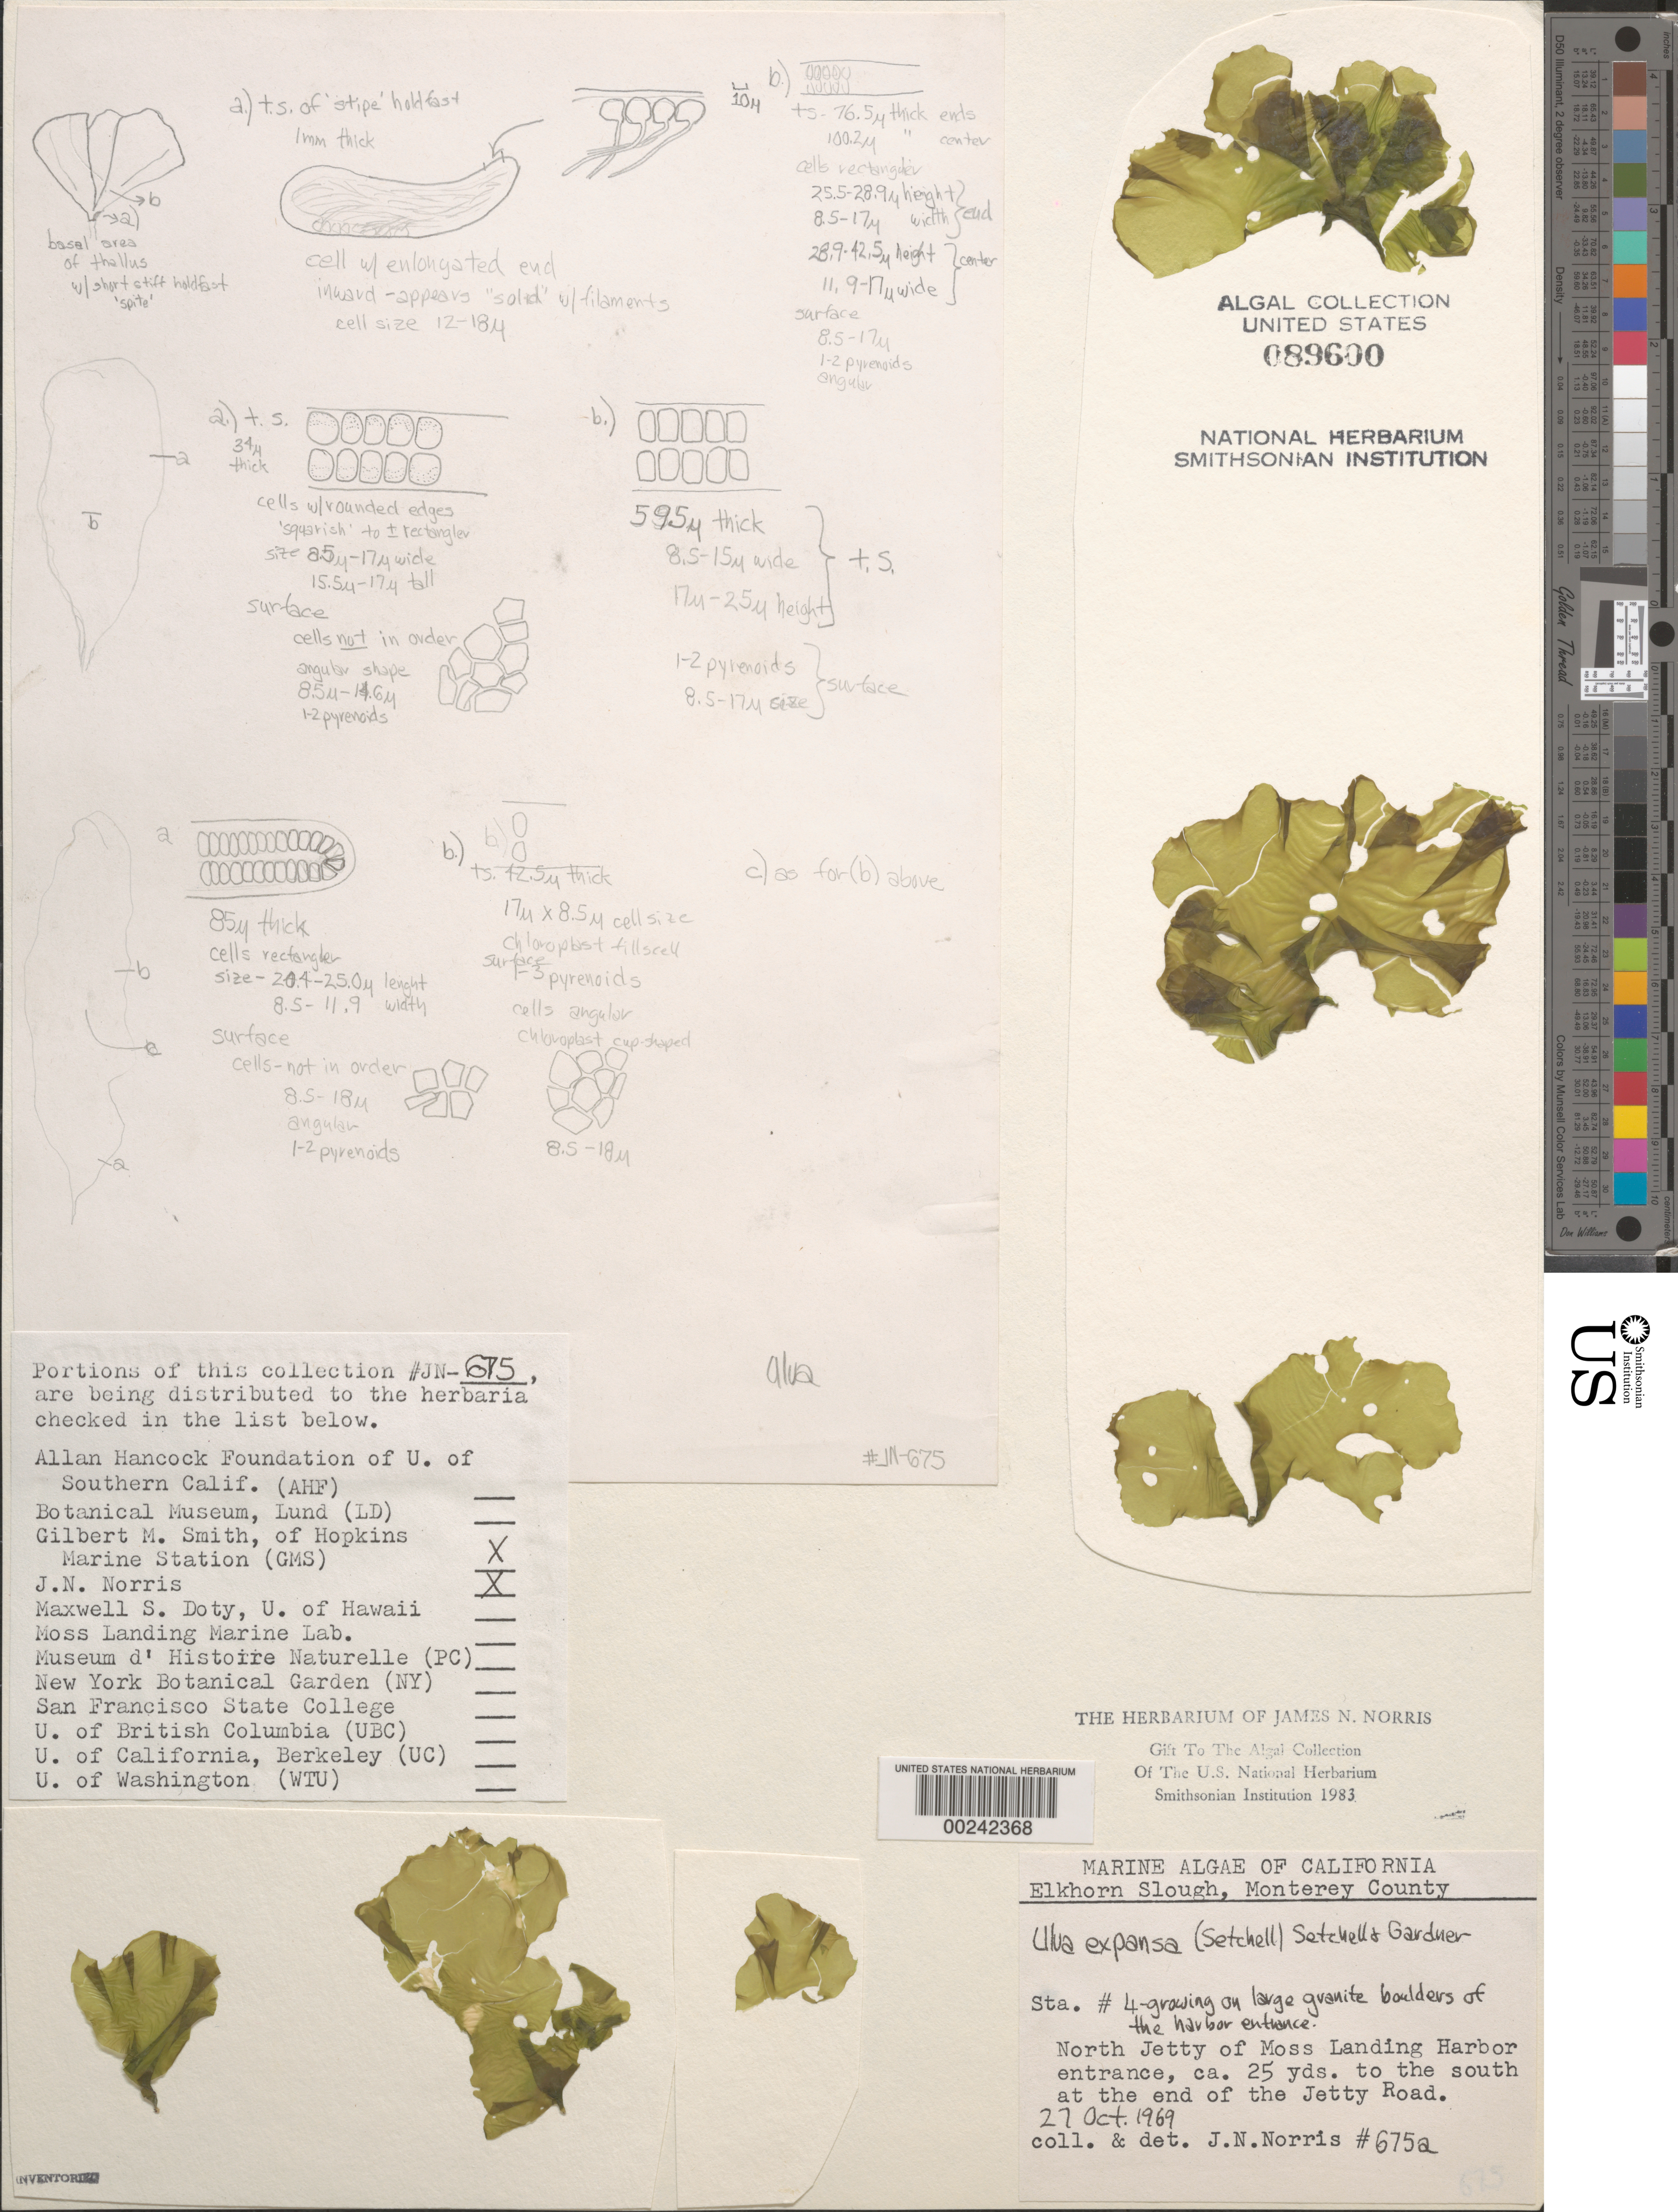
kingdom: Plantae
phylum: Chlorophyta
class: Ulvophyceae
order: Ulvales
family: Ulvaceae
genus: Ulva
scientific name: Ulva expansa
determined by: Norris, James N.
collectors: J. N. Norris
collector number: JN-675a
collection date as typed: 27 Oct 1969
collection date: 1969-10-27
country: United States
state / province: California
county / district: Monterey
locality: Elkhorn Slough, Moss Landing Harbor, north jetty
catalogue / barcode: US 89600